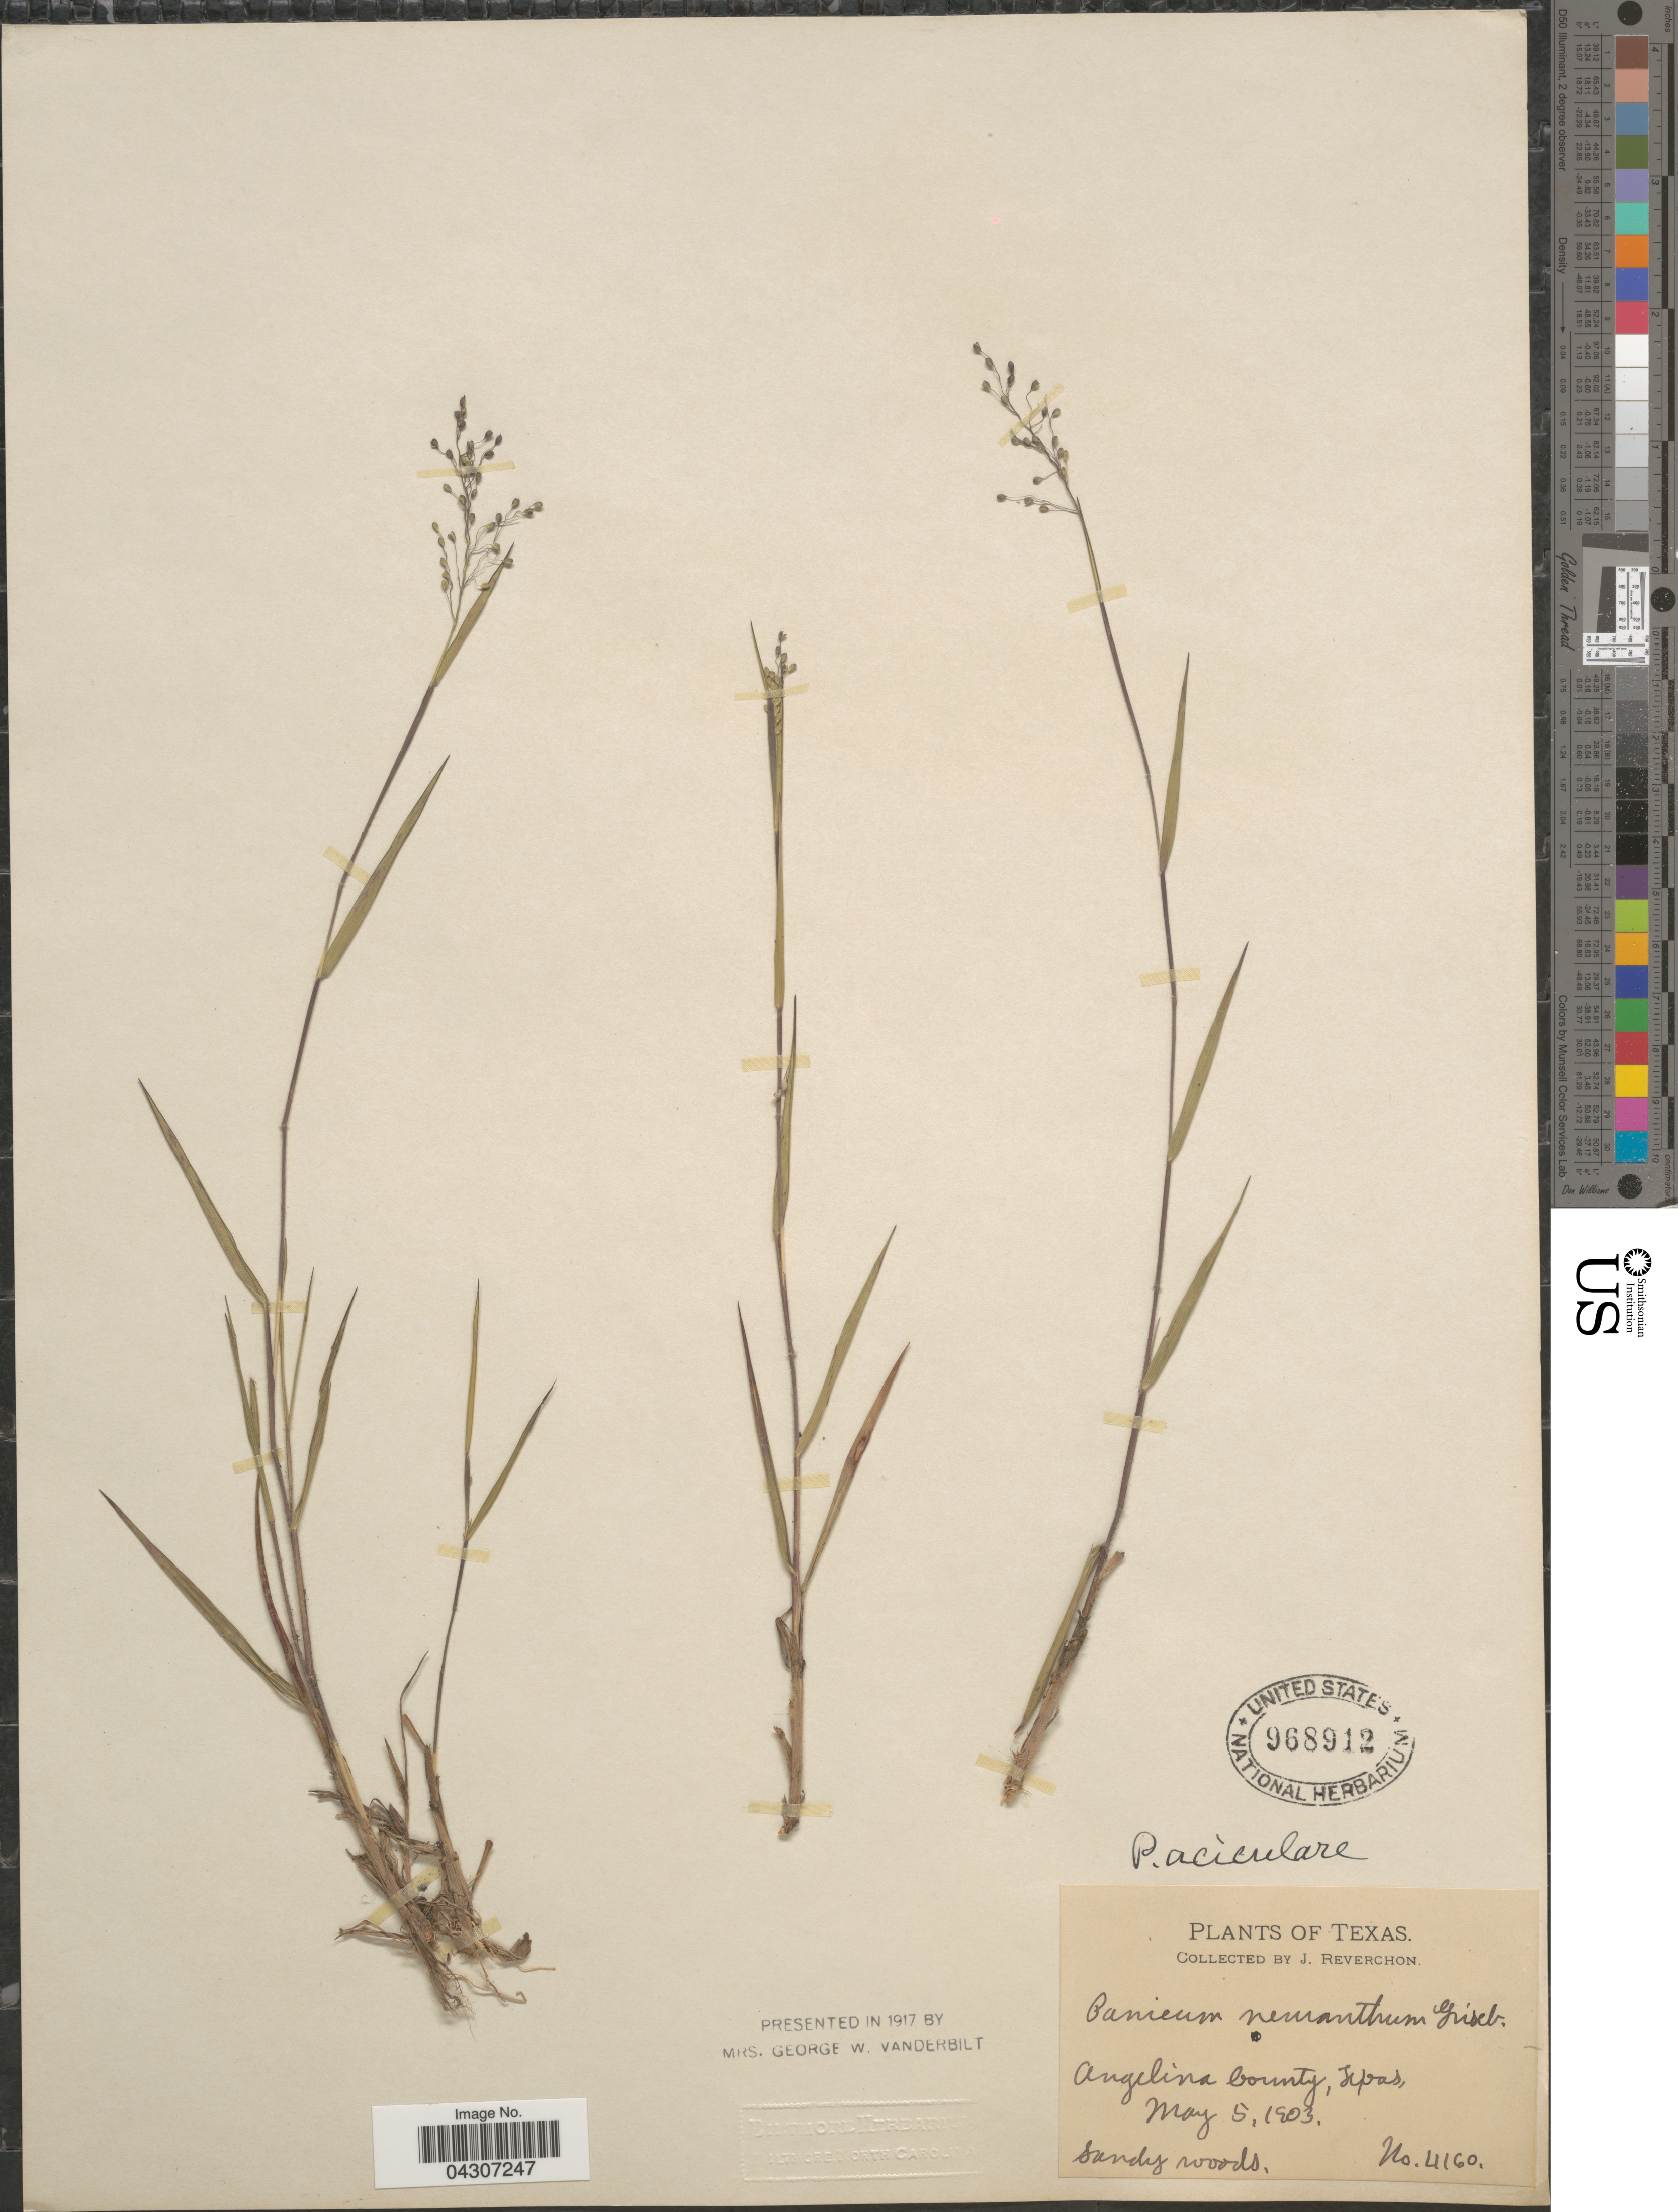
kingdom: Plantae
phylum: Tracheophyta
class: Liliopsida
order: Poales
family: Poaceae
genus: Dichanthelium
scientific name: Dichanthelium aciculare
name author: (Desv. ex Poir.) Gould & C.A. Clark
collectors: J. Reverchon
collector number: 4160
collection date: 1903-05-05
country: United States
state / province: Texas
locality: Angelina County.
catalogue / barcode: US 968912